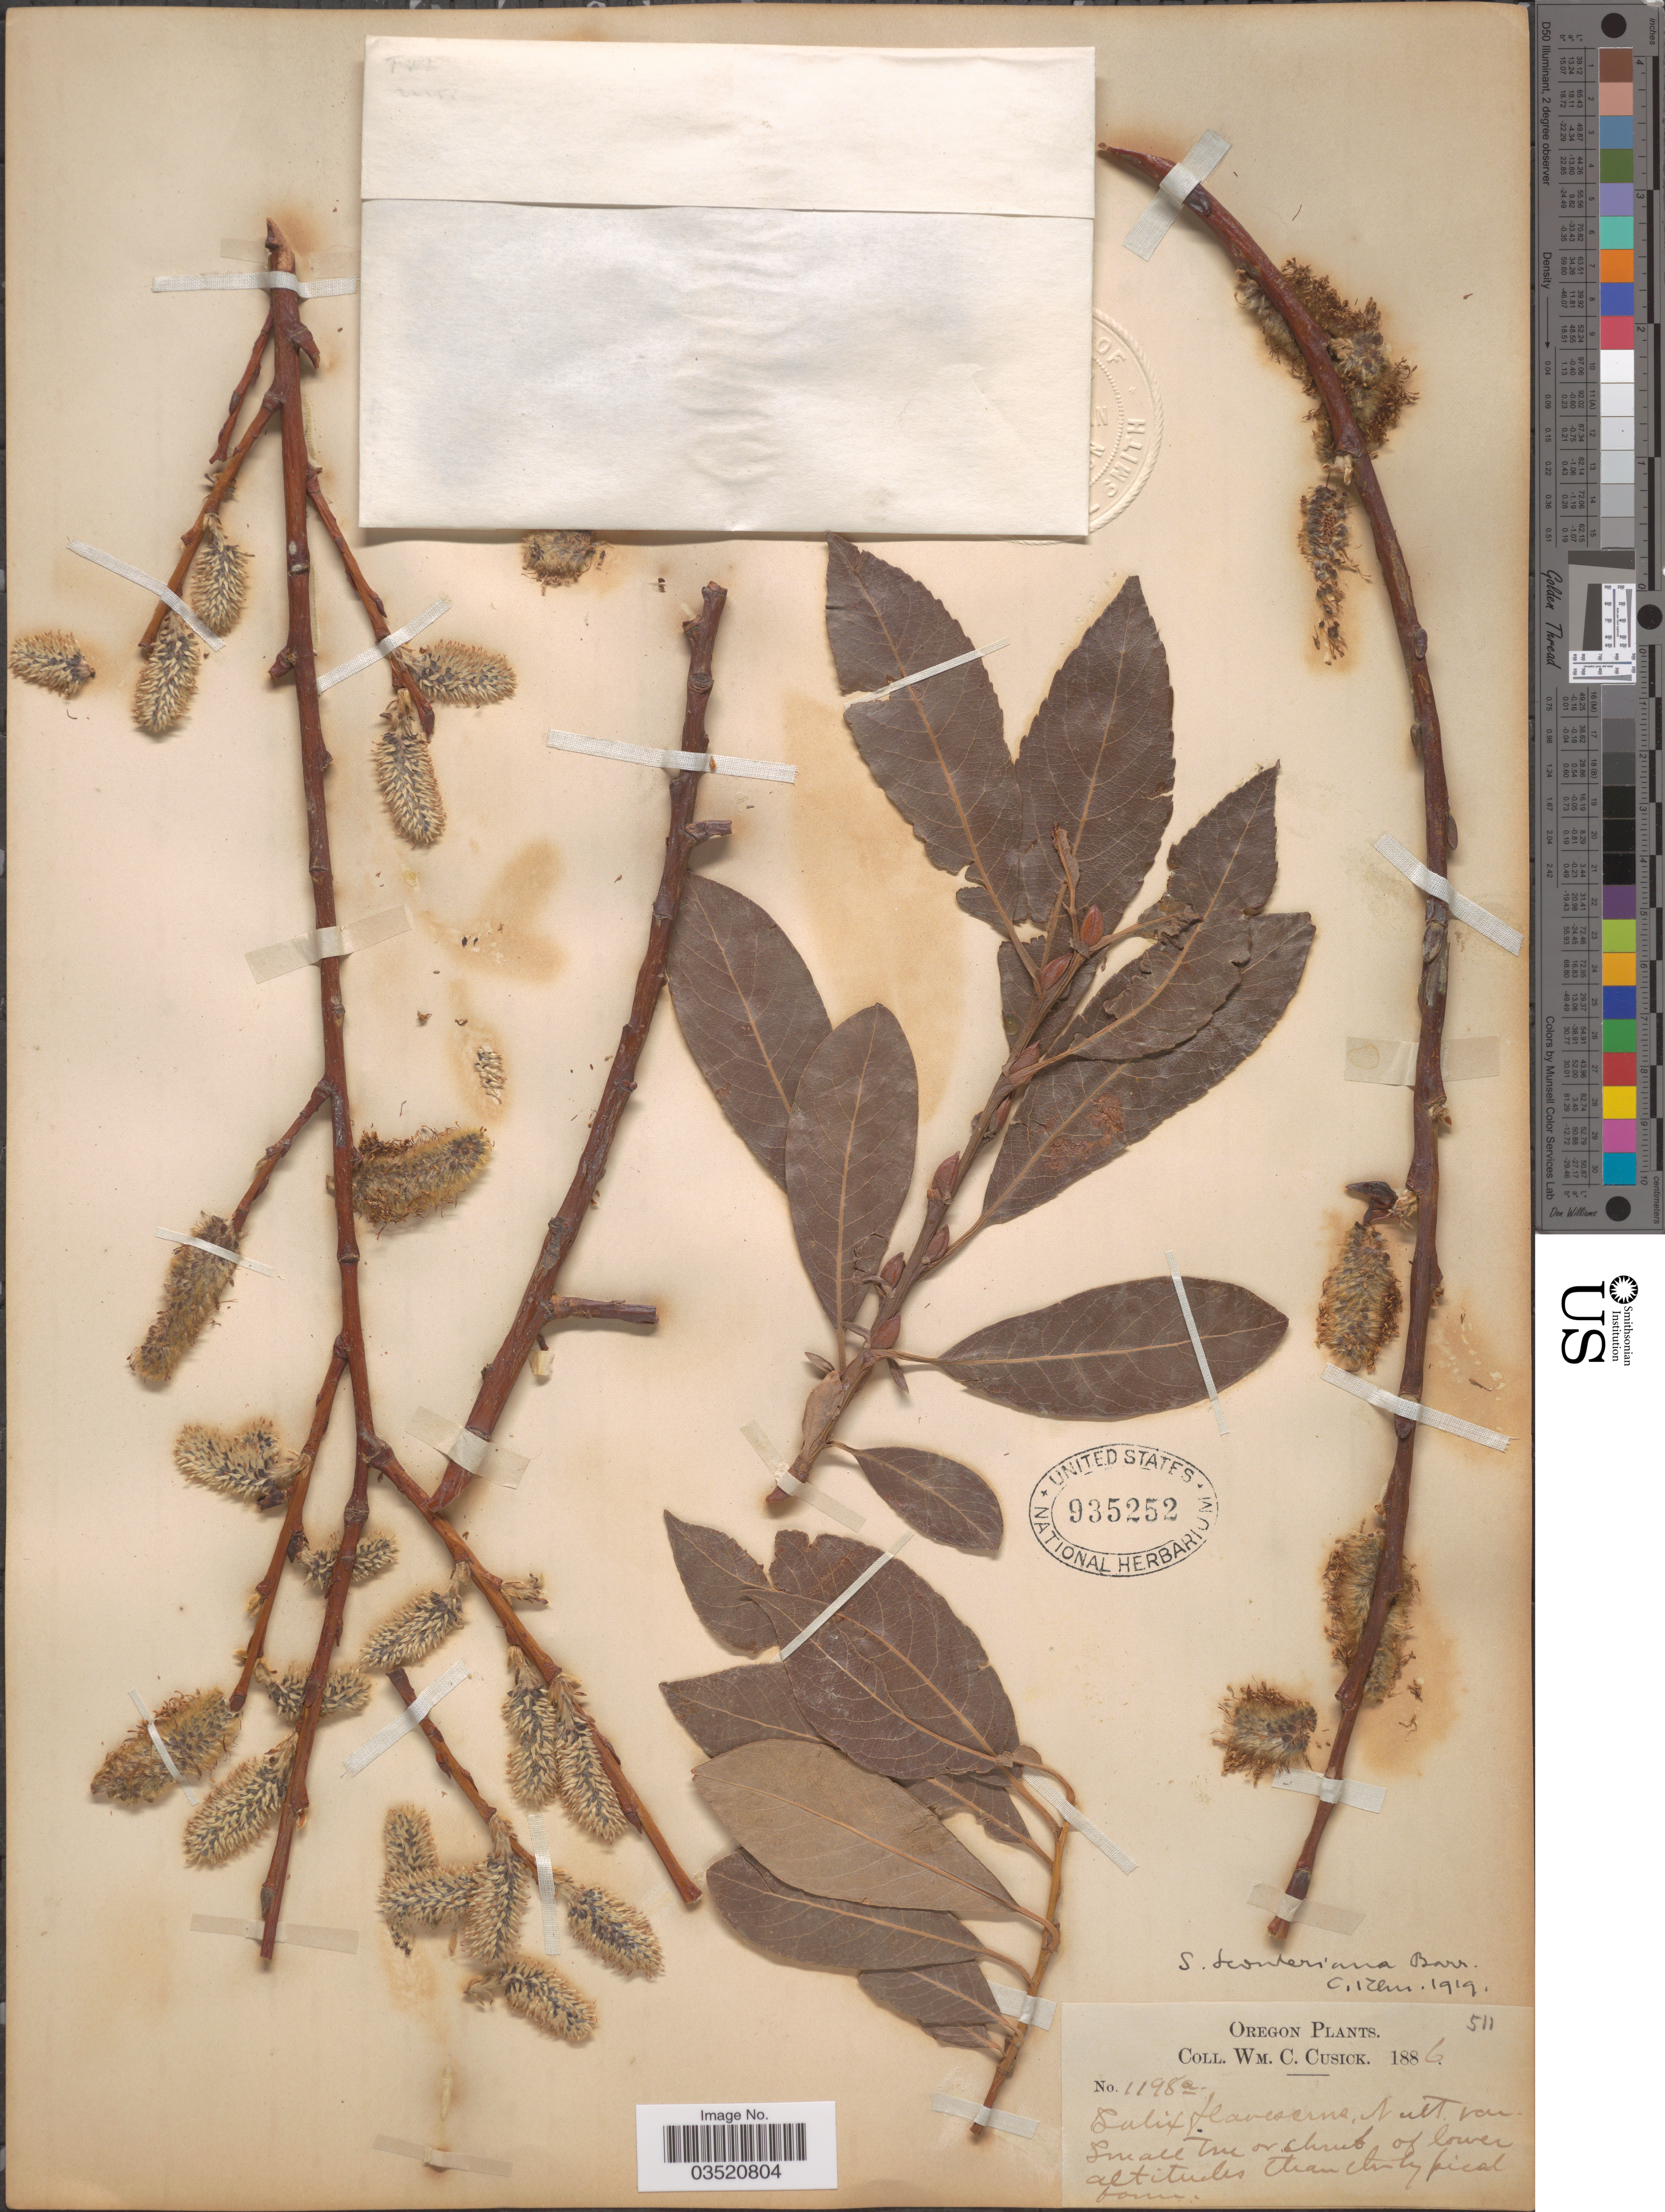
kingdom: Plantae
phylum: Tracheophyta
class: Magnoliopsida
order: Malpighiales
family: Salicaceae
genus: Salix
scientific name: Salix scouleriana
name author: Barratt ex Hook.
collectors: W. C. Cusick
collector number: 1198a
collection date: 1886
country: United States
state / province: Oregon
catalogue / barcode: US 935252